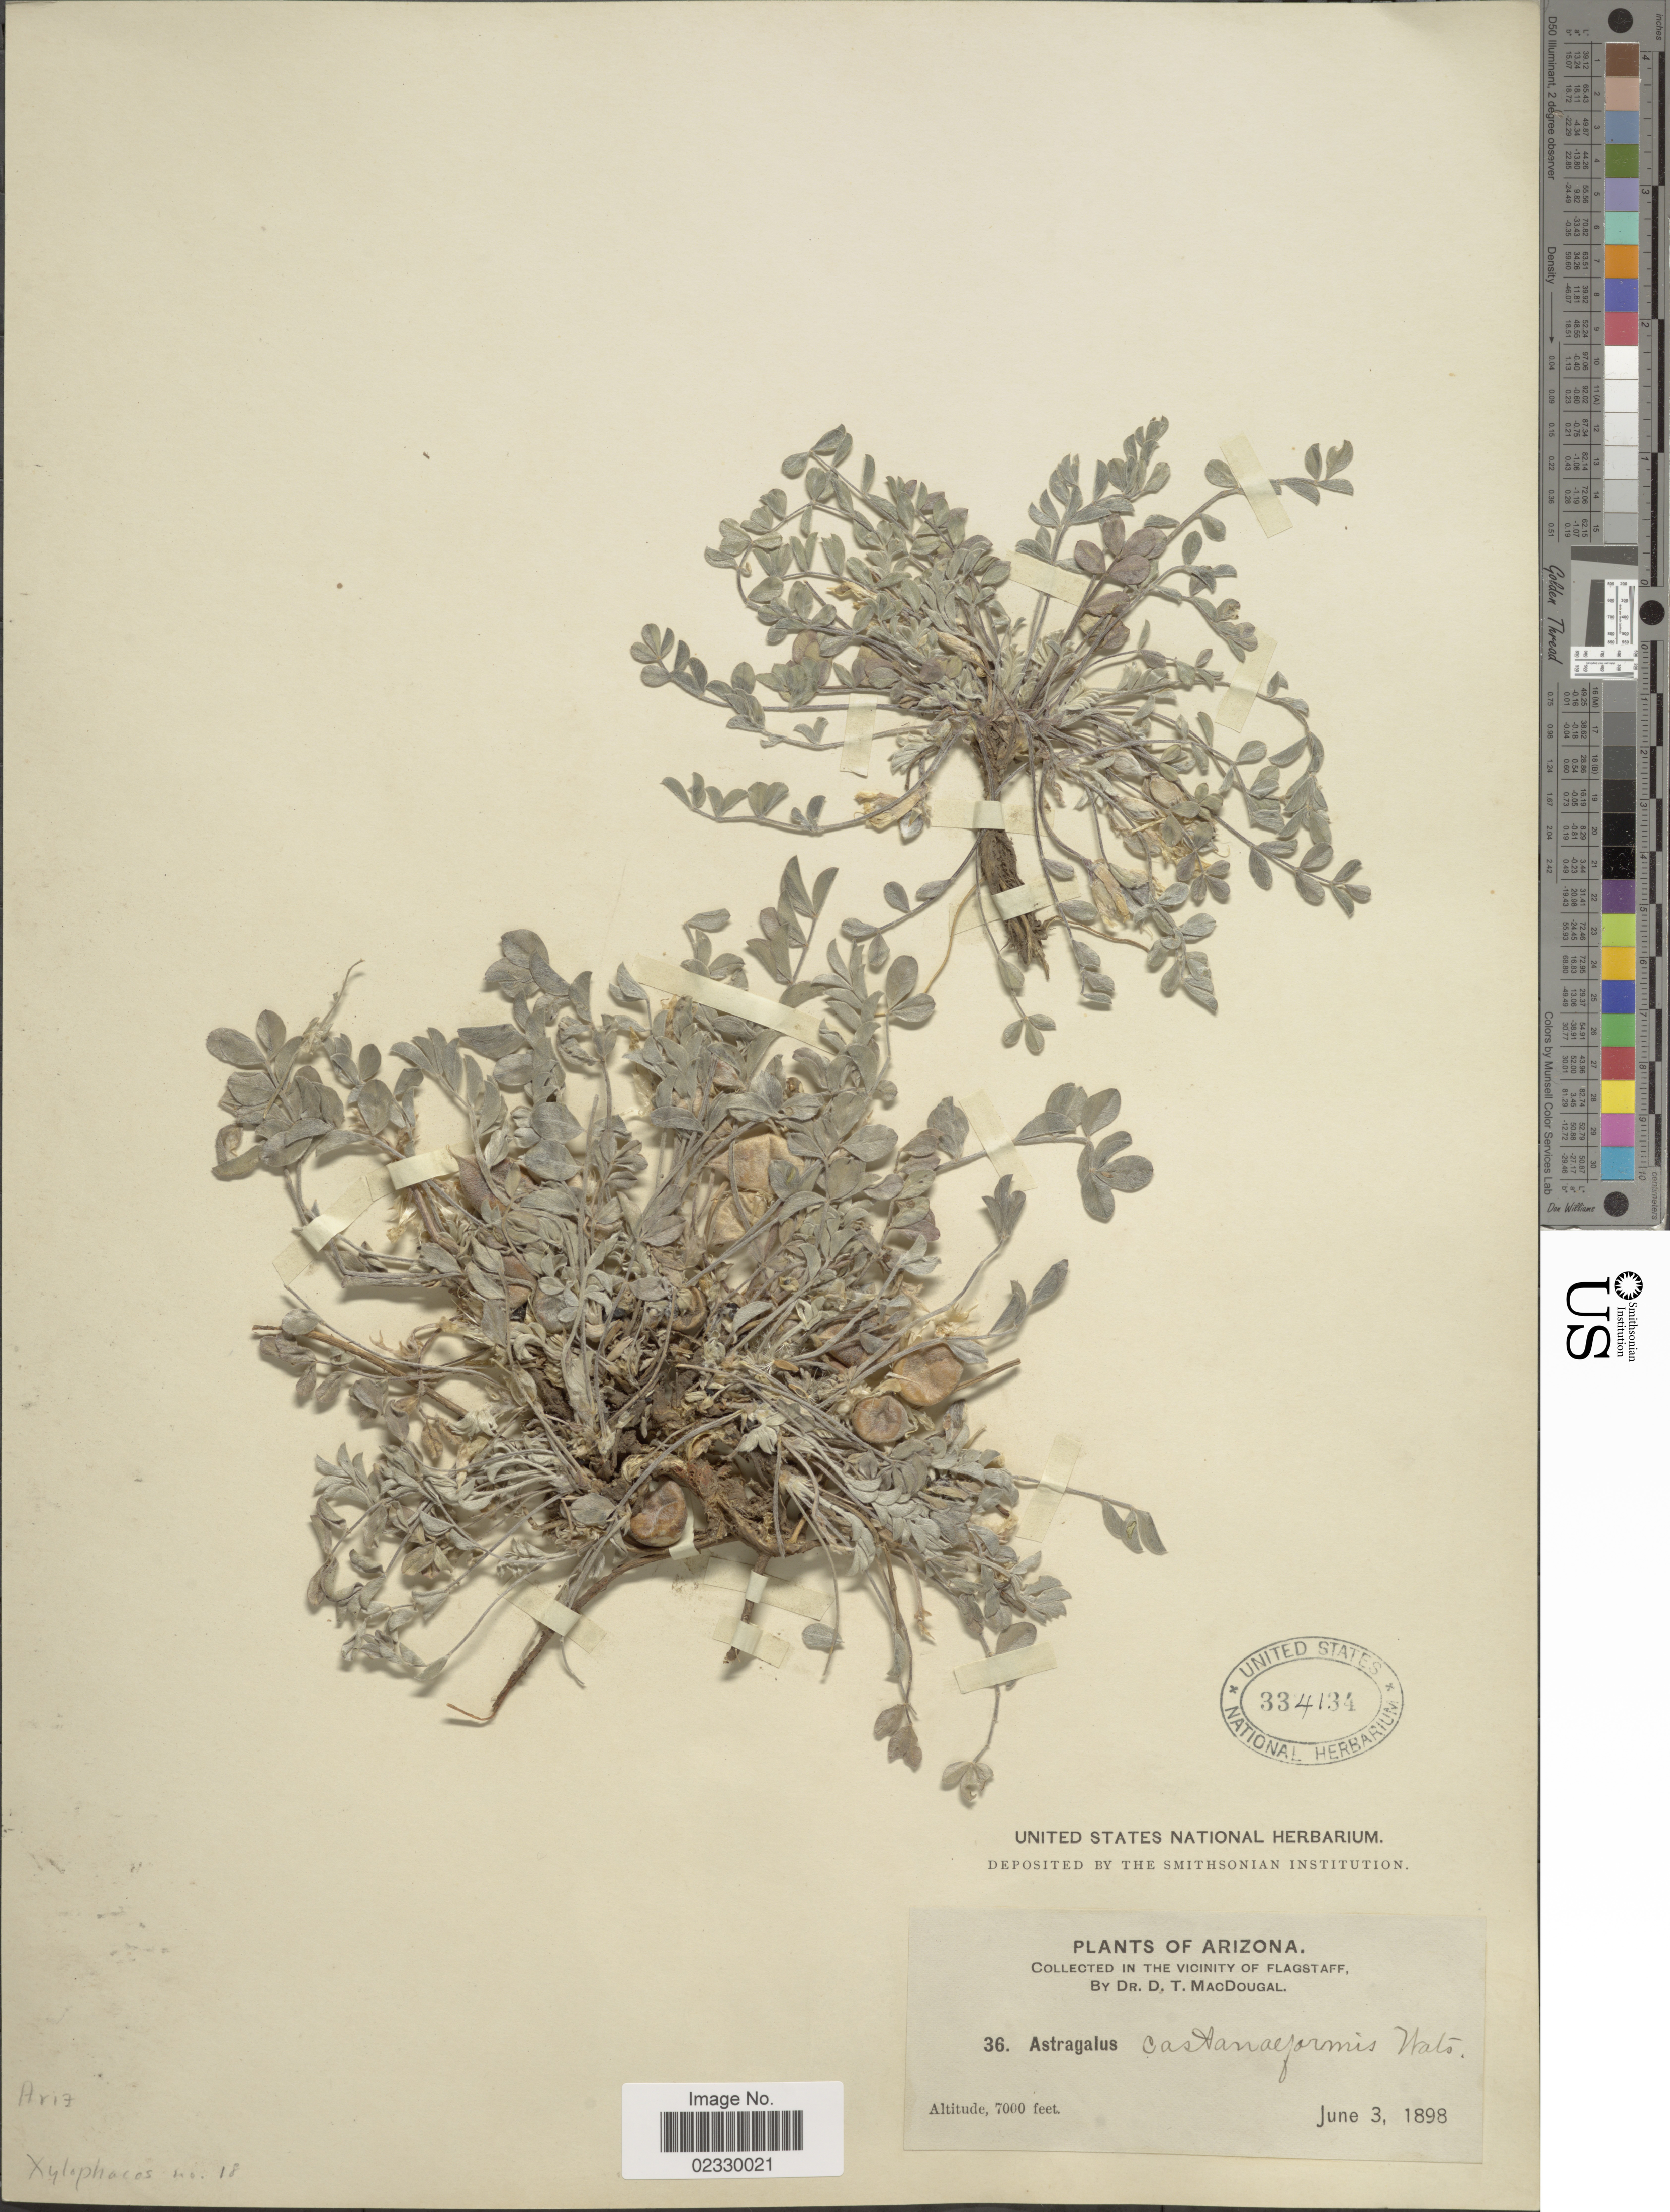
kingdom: Plantae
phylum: Tracheophyta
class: Magnoliopsida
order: Fabales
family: Fabaceae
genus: Astragalus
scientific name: Astragalus castanaeformis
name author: S. Watson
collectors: D. T. MacDougal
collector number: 36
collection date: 1898-06-03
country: United States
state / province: Arizona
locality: In the vicinity of Flagstaff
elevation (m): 2134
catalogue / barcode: US 334134